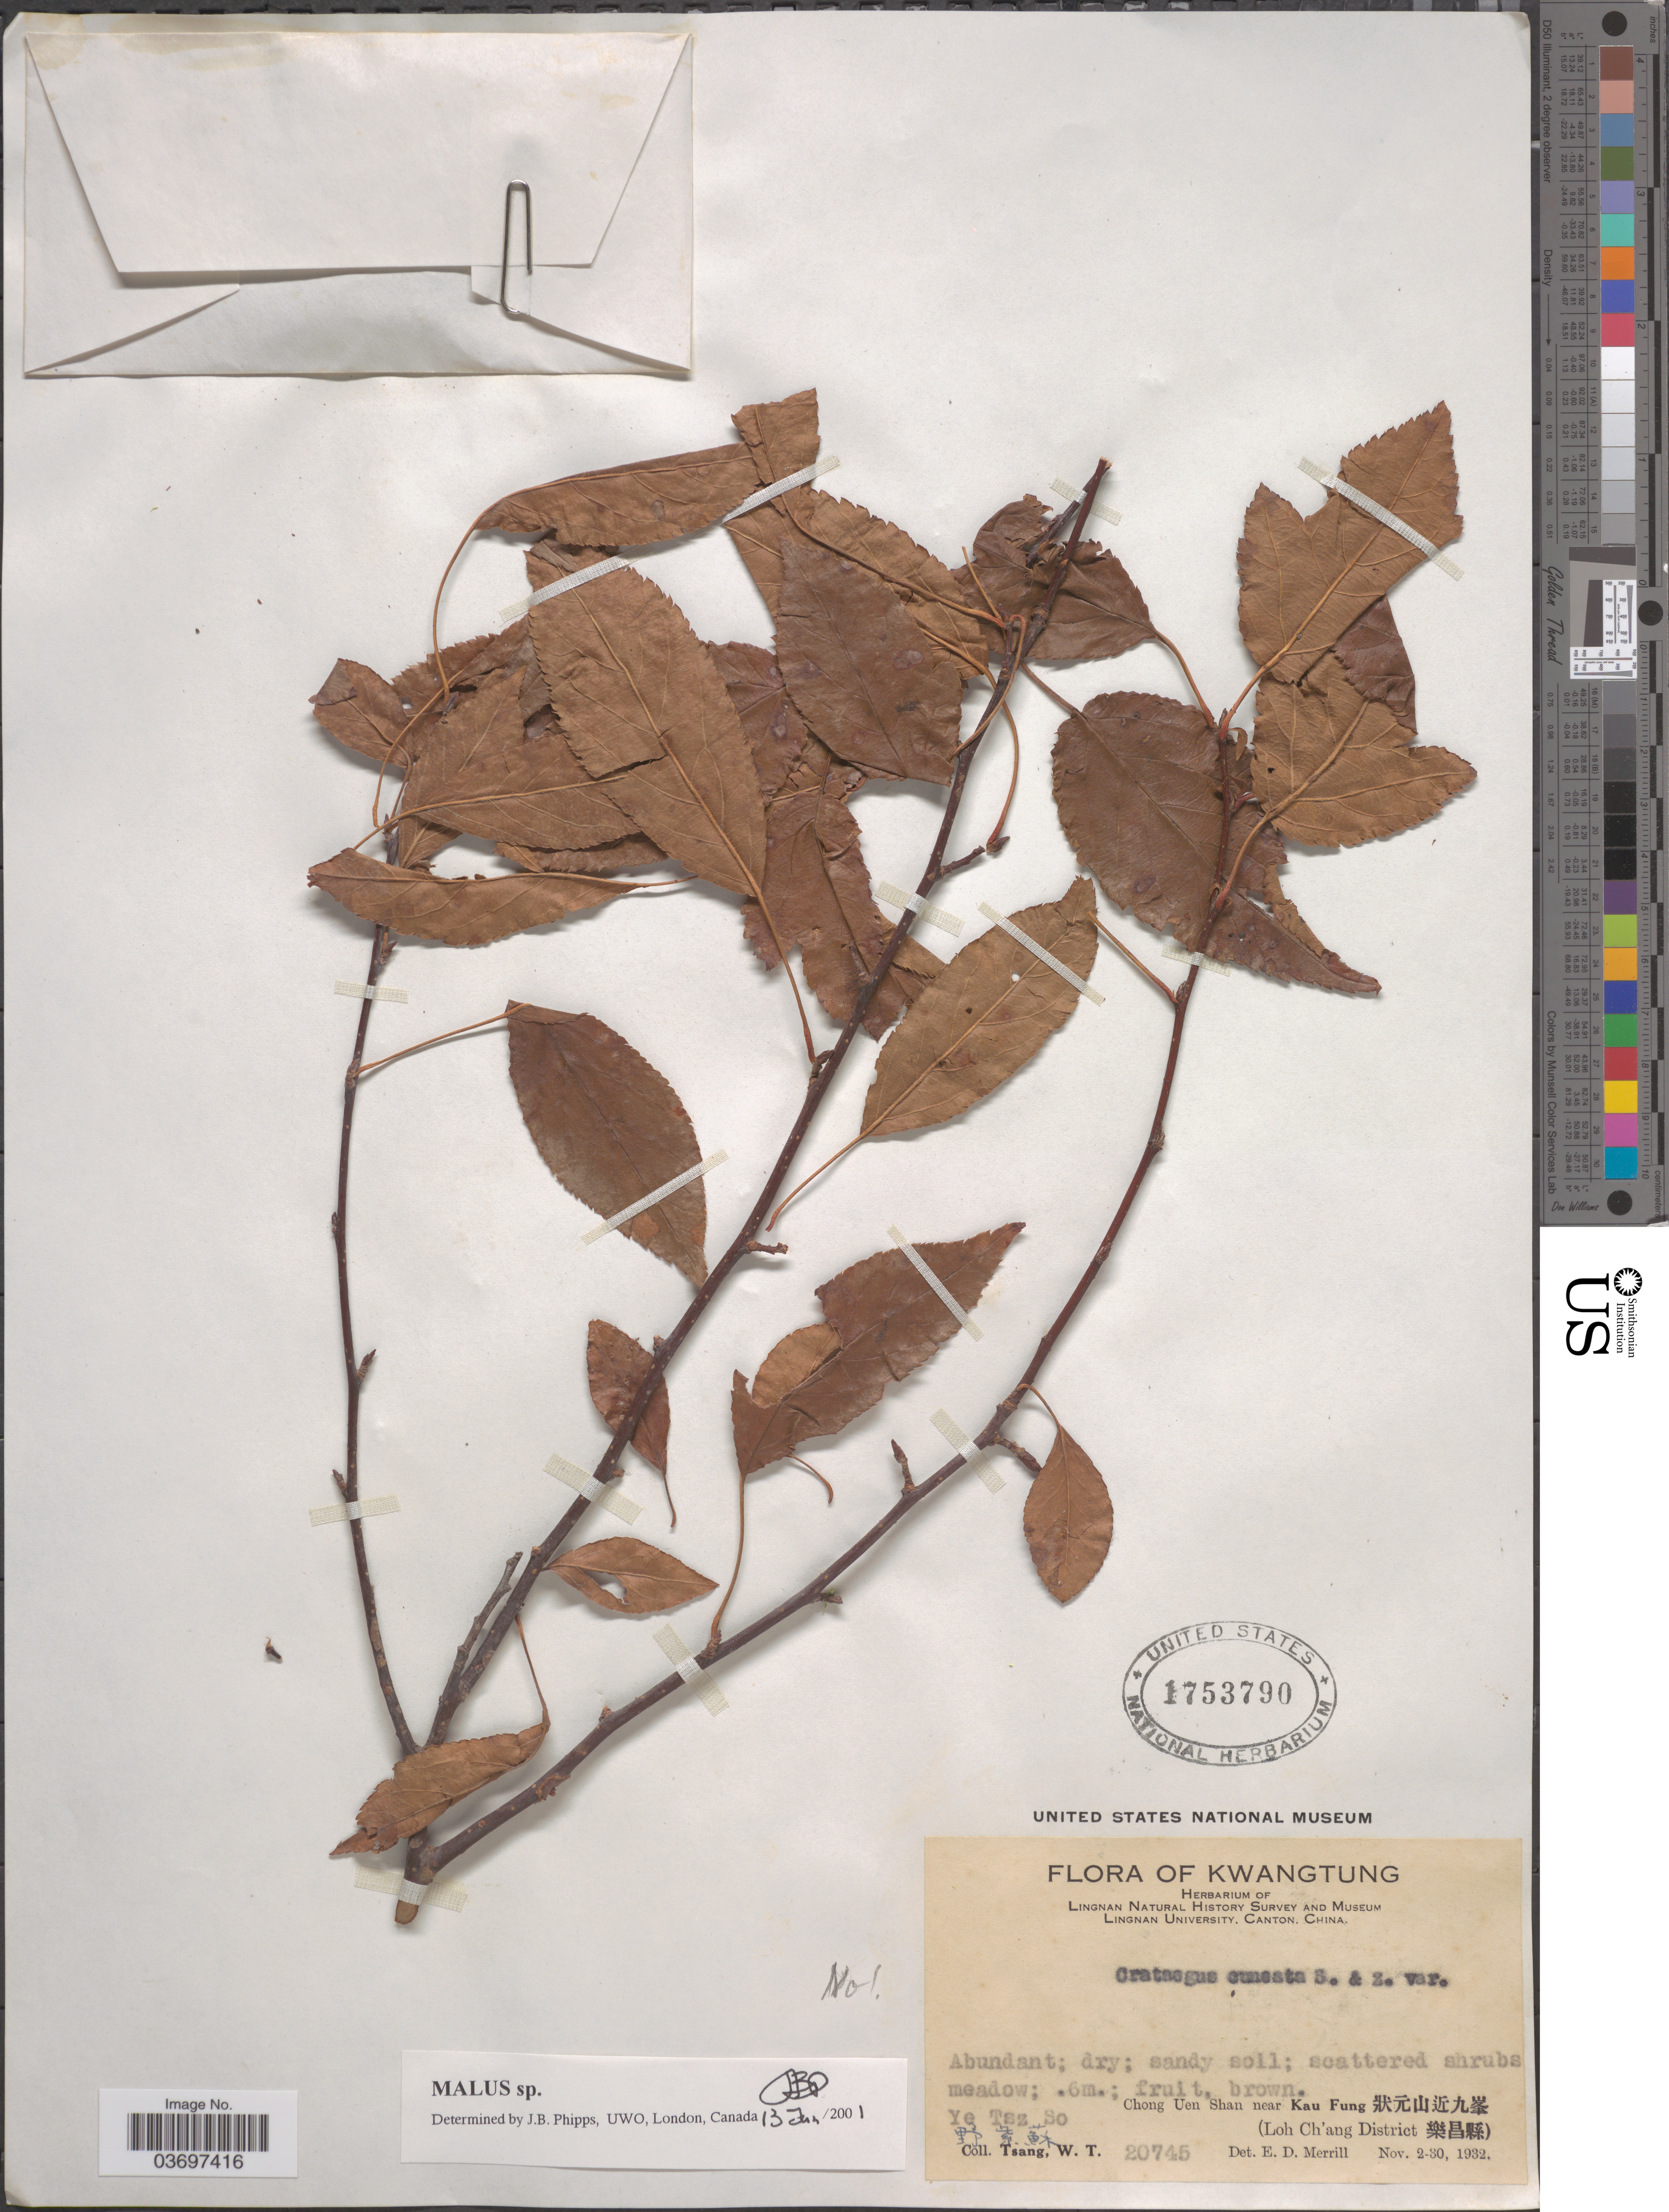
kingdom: Plantae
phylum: Tracheophyta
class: Magnoliopsida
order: Rosales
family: Rosaceae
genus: Malus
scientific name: Malus sp.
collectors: W. T. Tsang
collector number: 20745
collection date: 1932-11-02/1932-11-30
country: China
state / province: Guangdong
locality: Kwangtung. Chong Uen Shan near Kau Fung X. (Loh Ch'ang District X). Ye Tsz So X.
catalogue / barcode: US 1753790